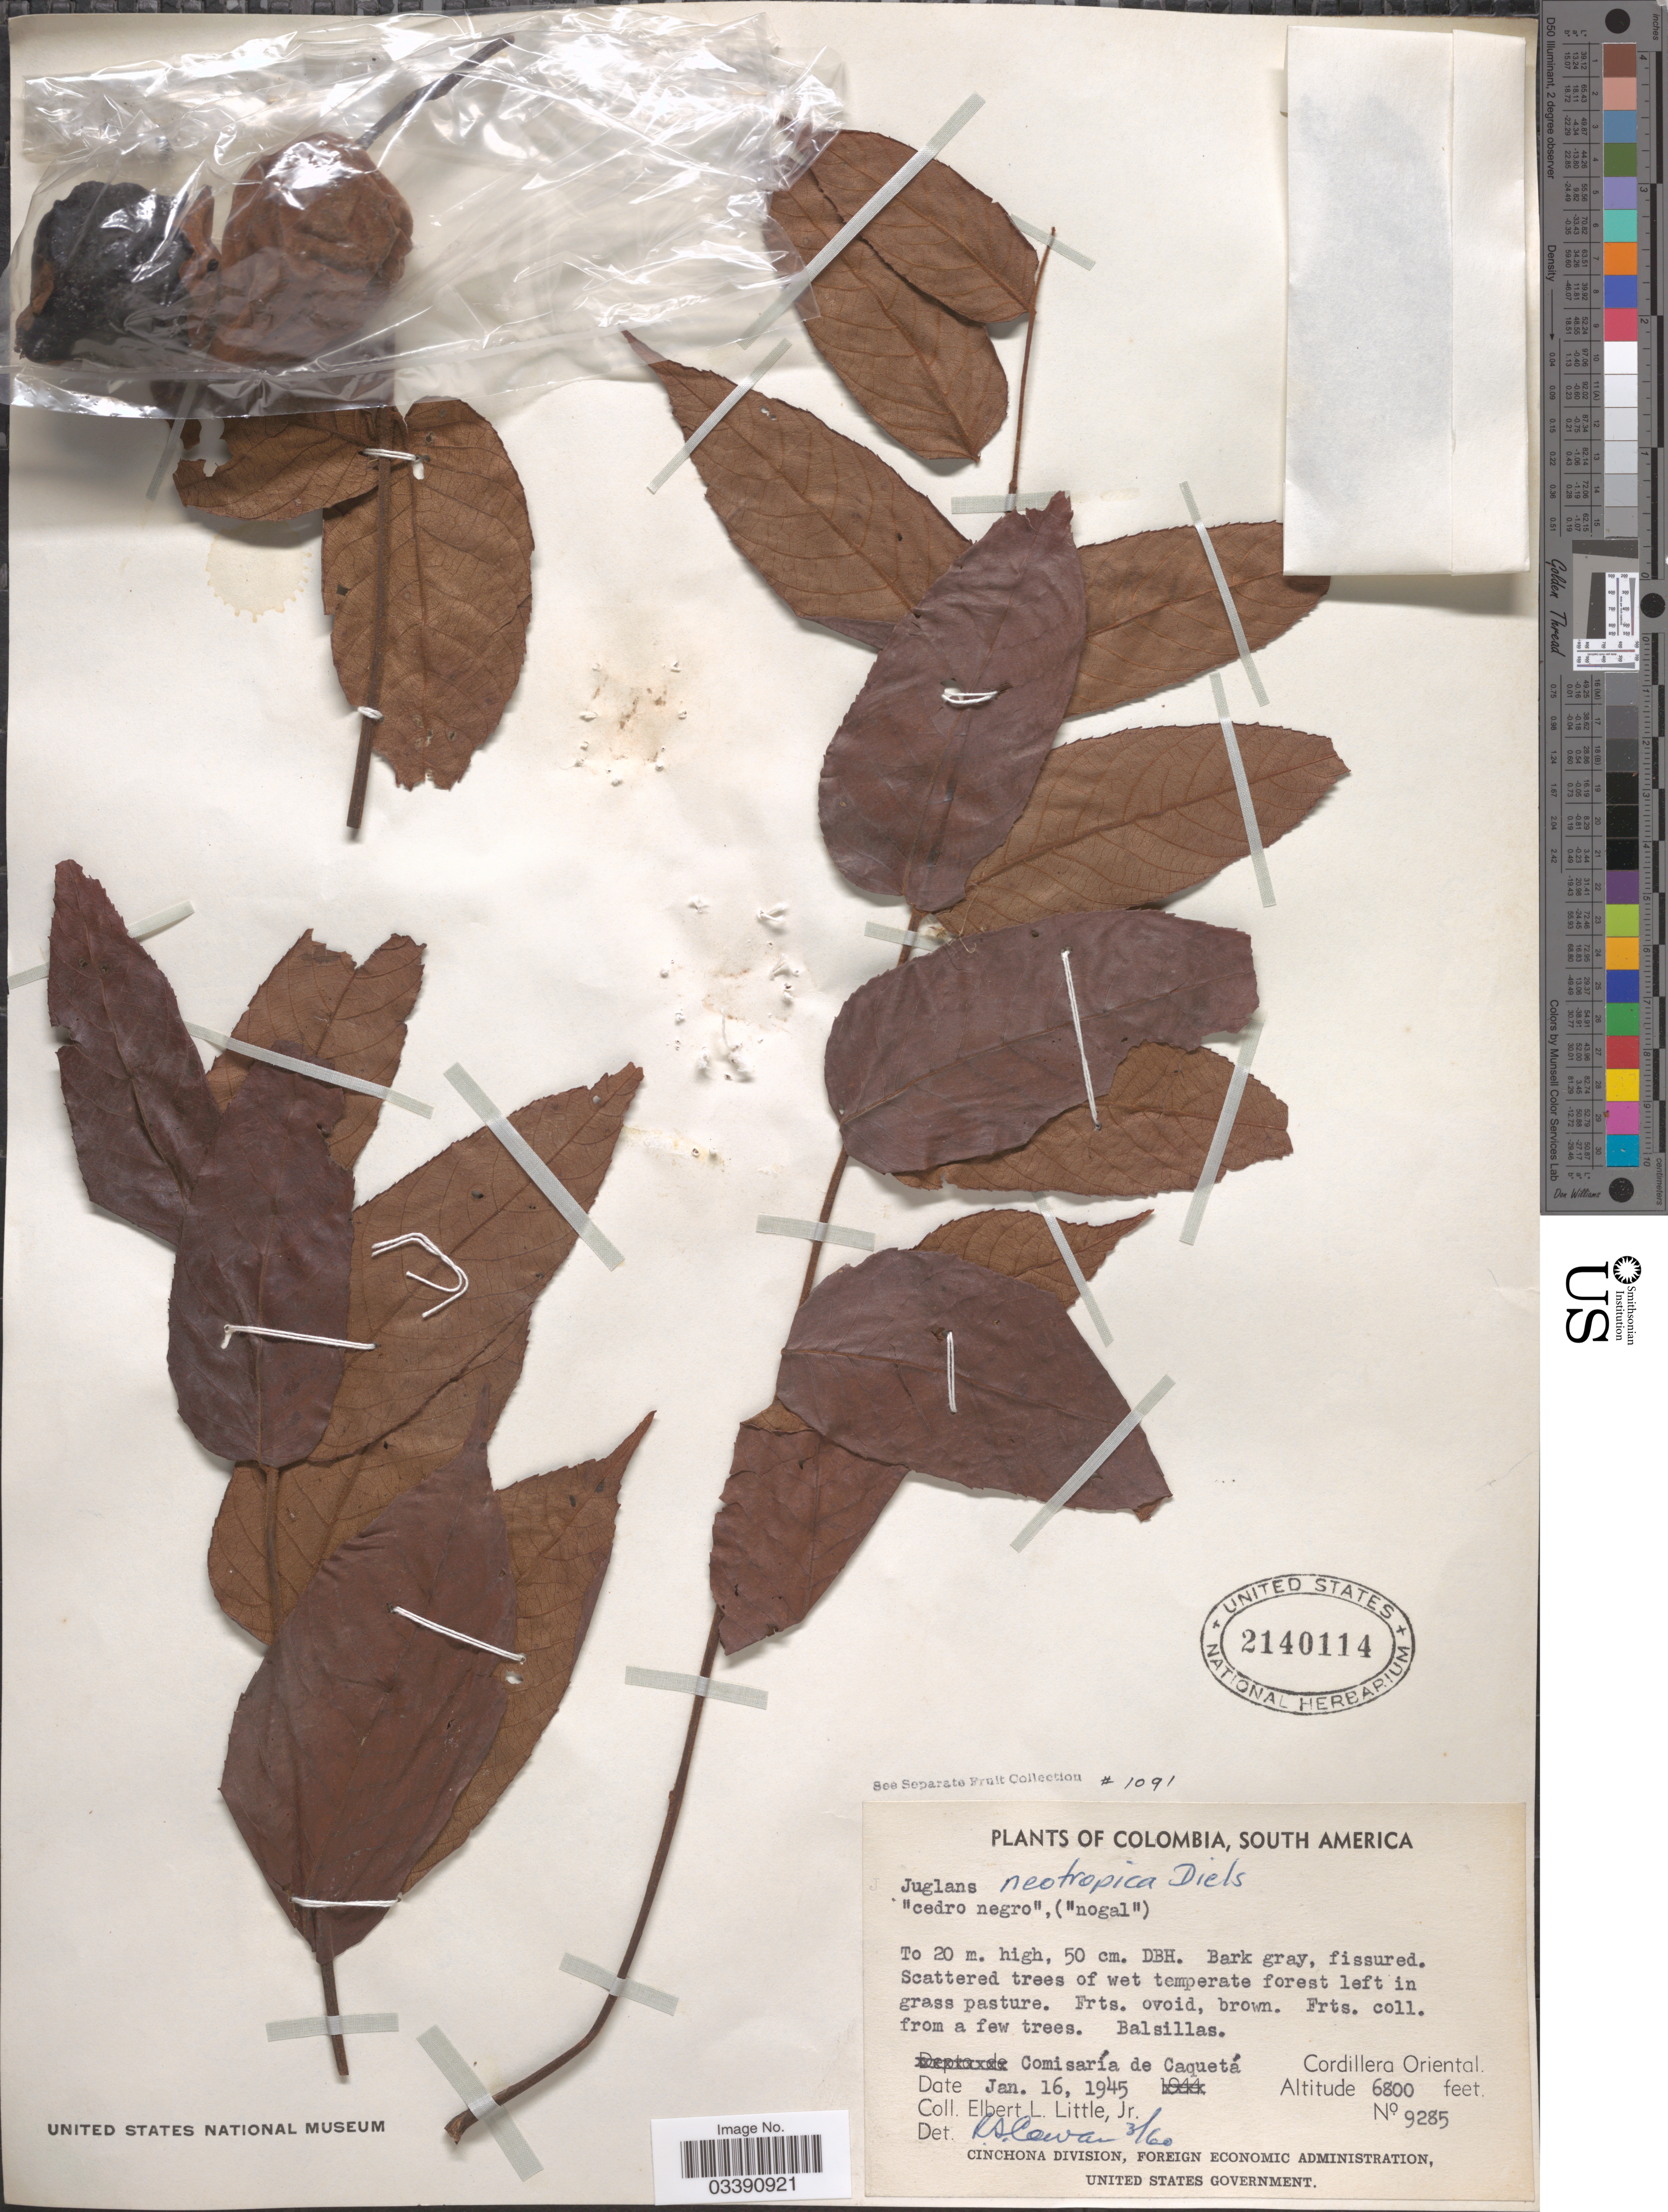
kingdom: Plantae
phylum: Tracheophyta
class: Magnoliopsida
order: Fagales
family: Juglandaceae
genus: Juglans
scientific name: Juglans neotropica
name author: Diels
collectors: E. L. Little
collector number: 9285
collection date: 1945-01-16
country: Colombia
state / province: Caquetá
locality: Balsillas. Comisaría de Caquetá. Cordillera Oriental.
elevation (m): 2073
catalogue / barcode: US 2140114